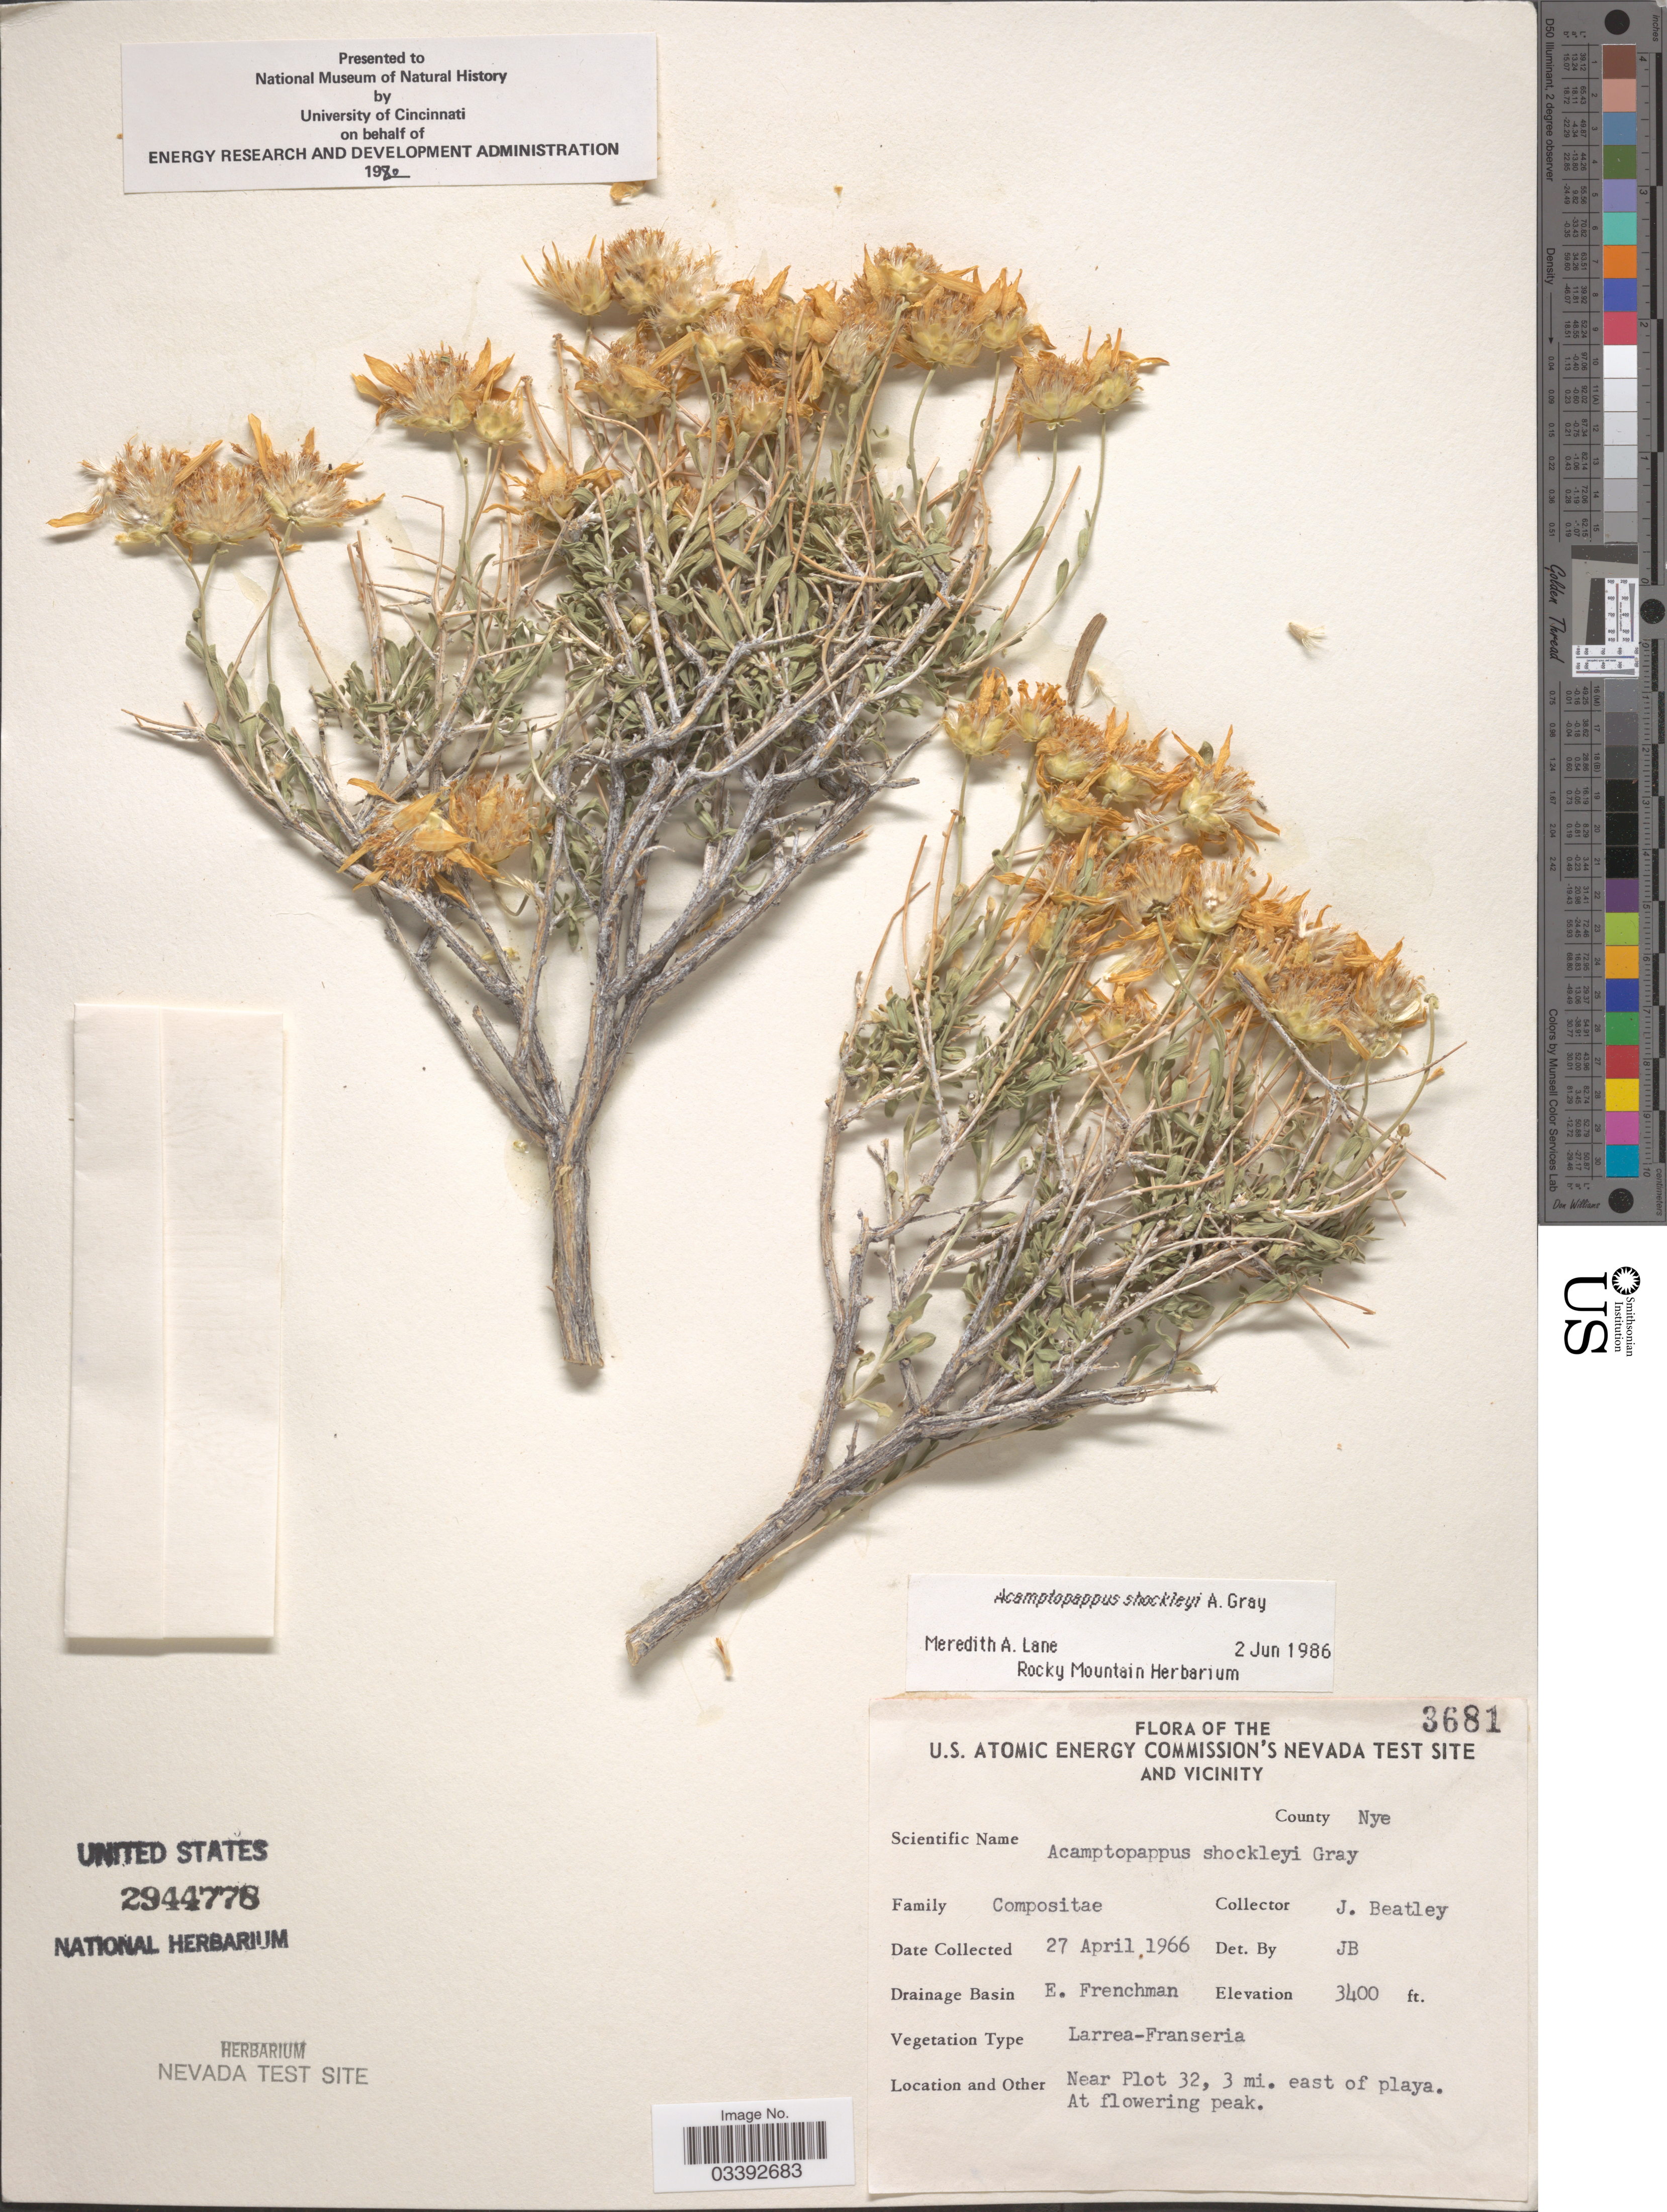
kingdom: Plantae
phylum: Tracheophyta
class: Magnoliopsida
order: Asterales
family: Asteraceae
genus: Acamptopappus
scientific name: Acamptopappus shockleyi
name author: A. Gray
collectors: J. C. Beatley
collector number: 3681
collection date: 1966-04-27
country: United States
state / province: Nevada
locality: U.S. Atomic Energy Commission's Nevada Test Site and Vicinity. County Nye. Drainage Basin E. Frenchman. Near Plot 32, 3 mi. east of playa. At flowering peak.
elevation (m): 1036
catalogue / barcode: US 2944778